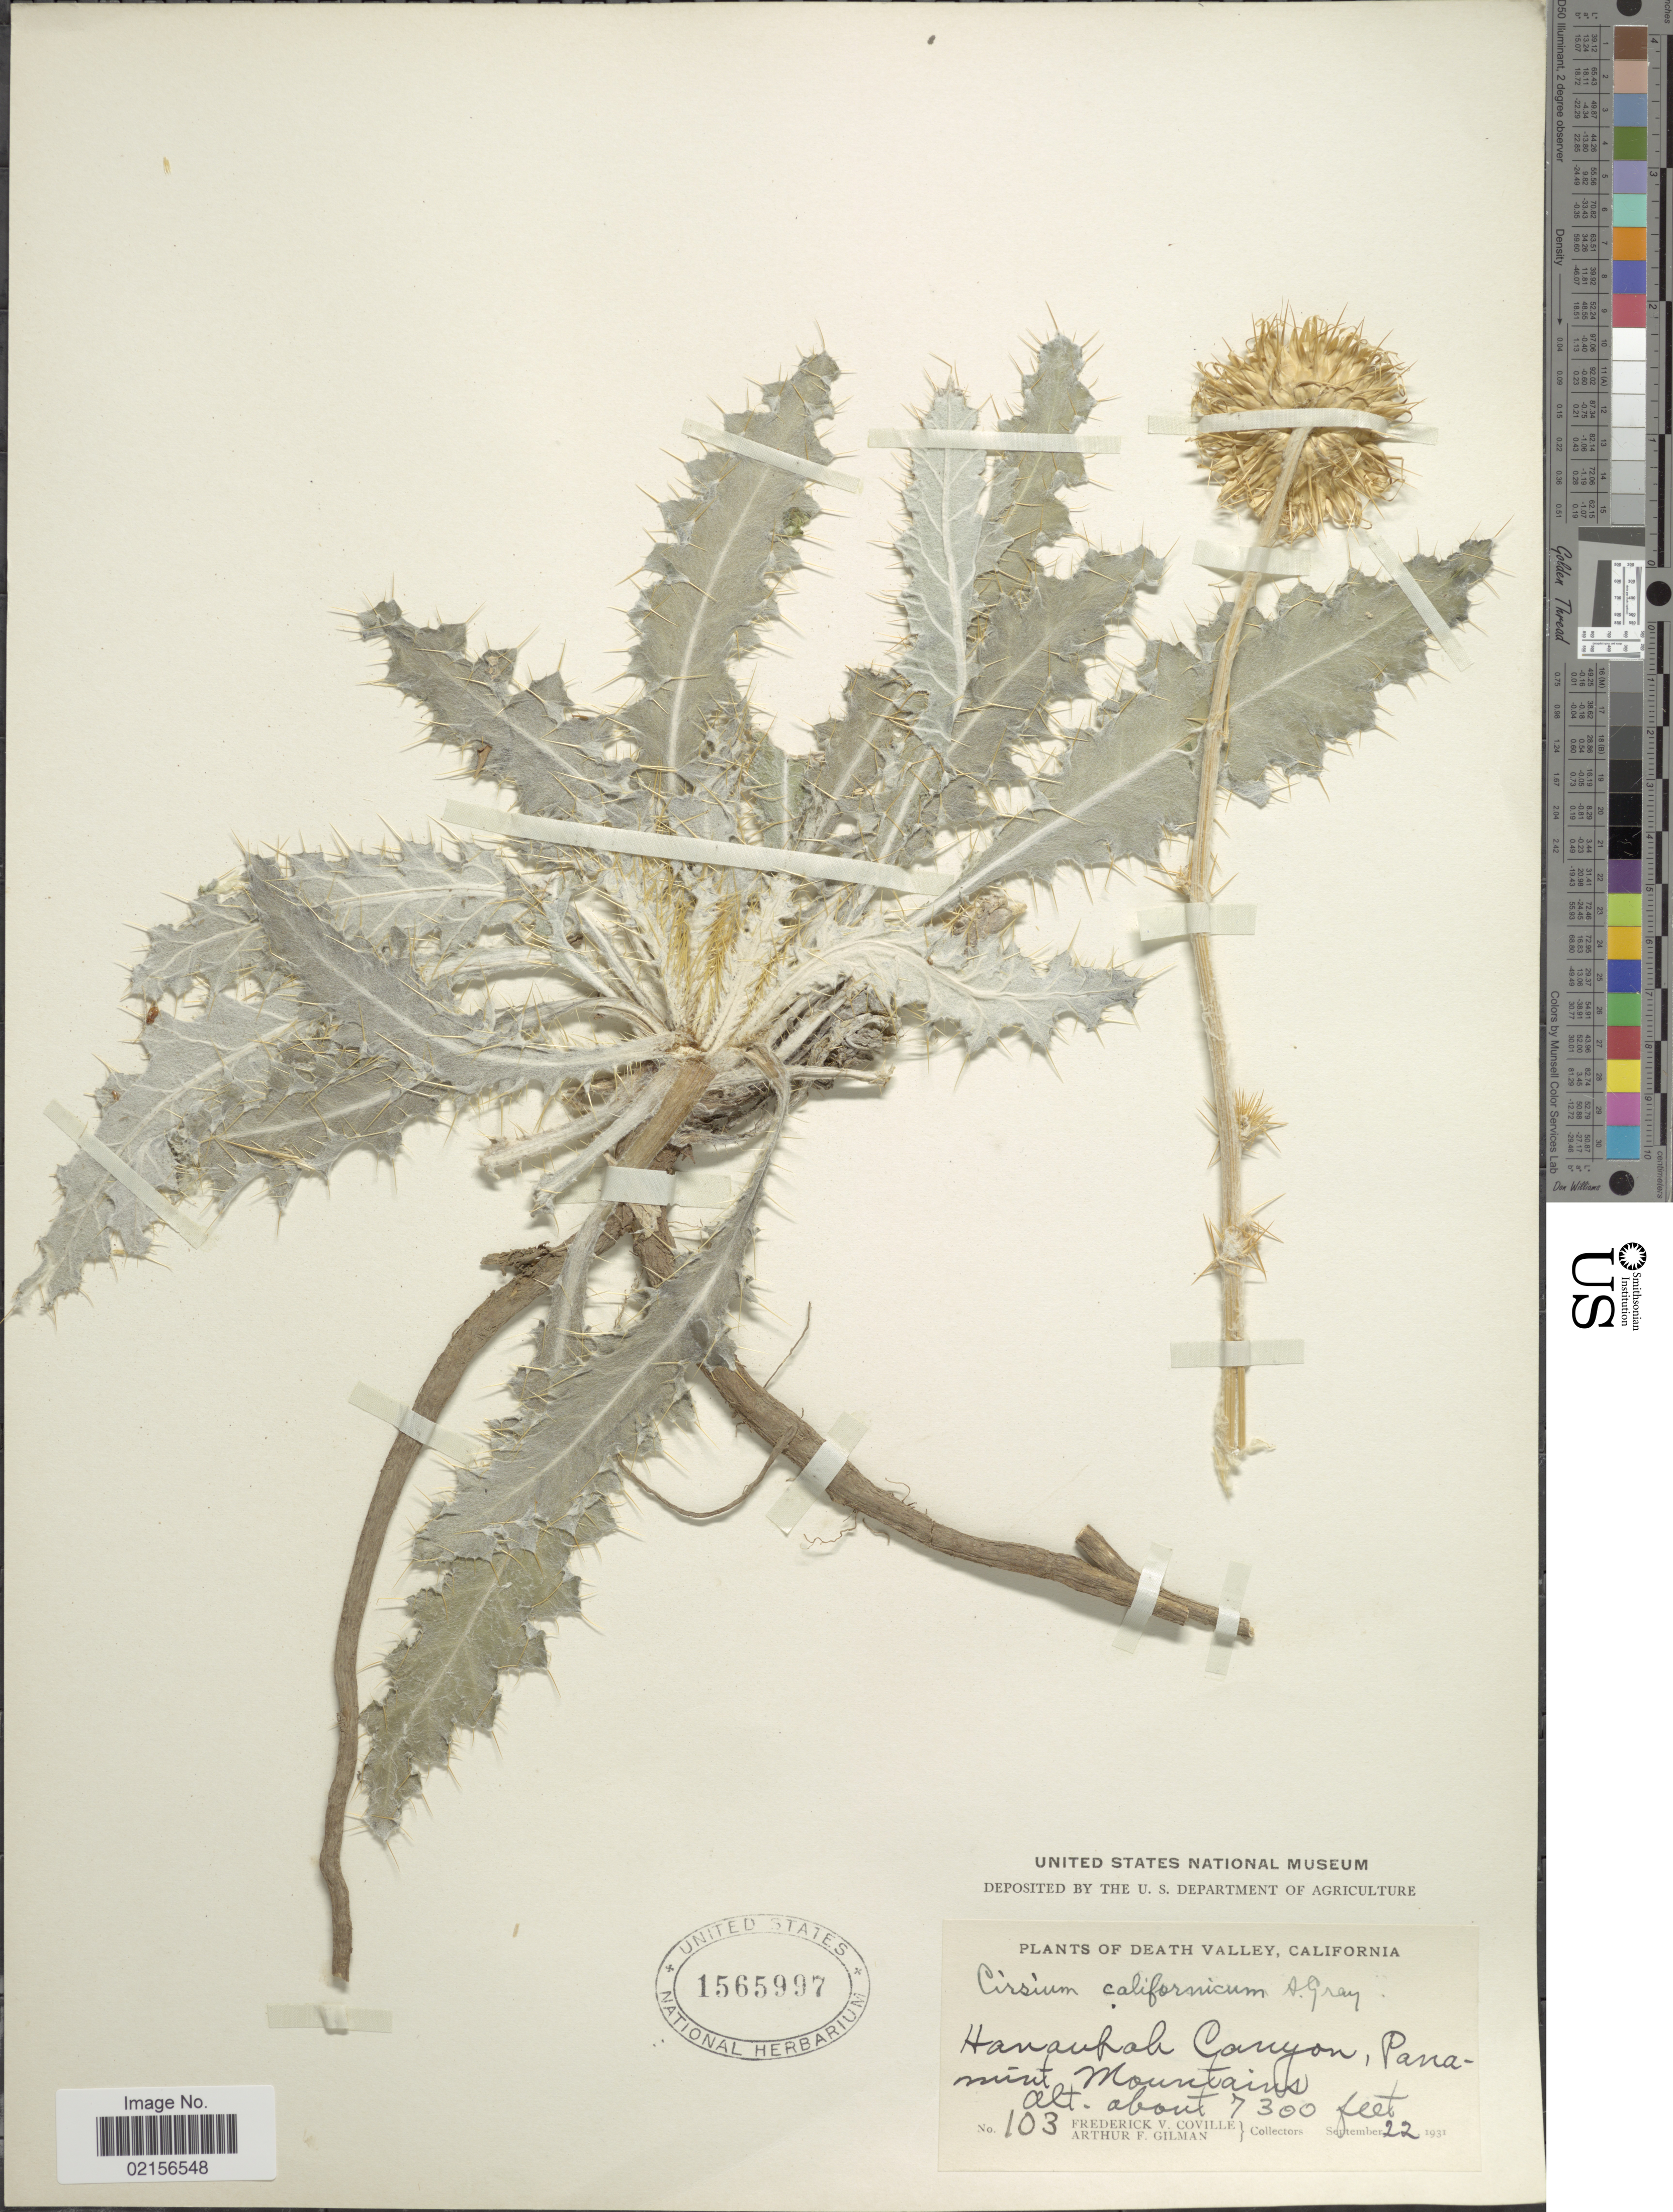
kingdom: Plantae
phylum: Tracheophyta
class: Magnoliopsida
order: Asterales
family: Asteraceae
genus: Cirsium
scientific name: Cirsium occidentale var. californicum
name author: (A. Gray) D.J. Keil & C.E. Turner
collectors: F. V. Coville & M. F. Gilman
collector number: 103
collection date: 1931-09-22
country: United States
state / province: California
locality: Death Valley, Hanaupah Canyon, Panamint Mountains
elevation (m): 2225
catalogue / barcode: US 1565997